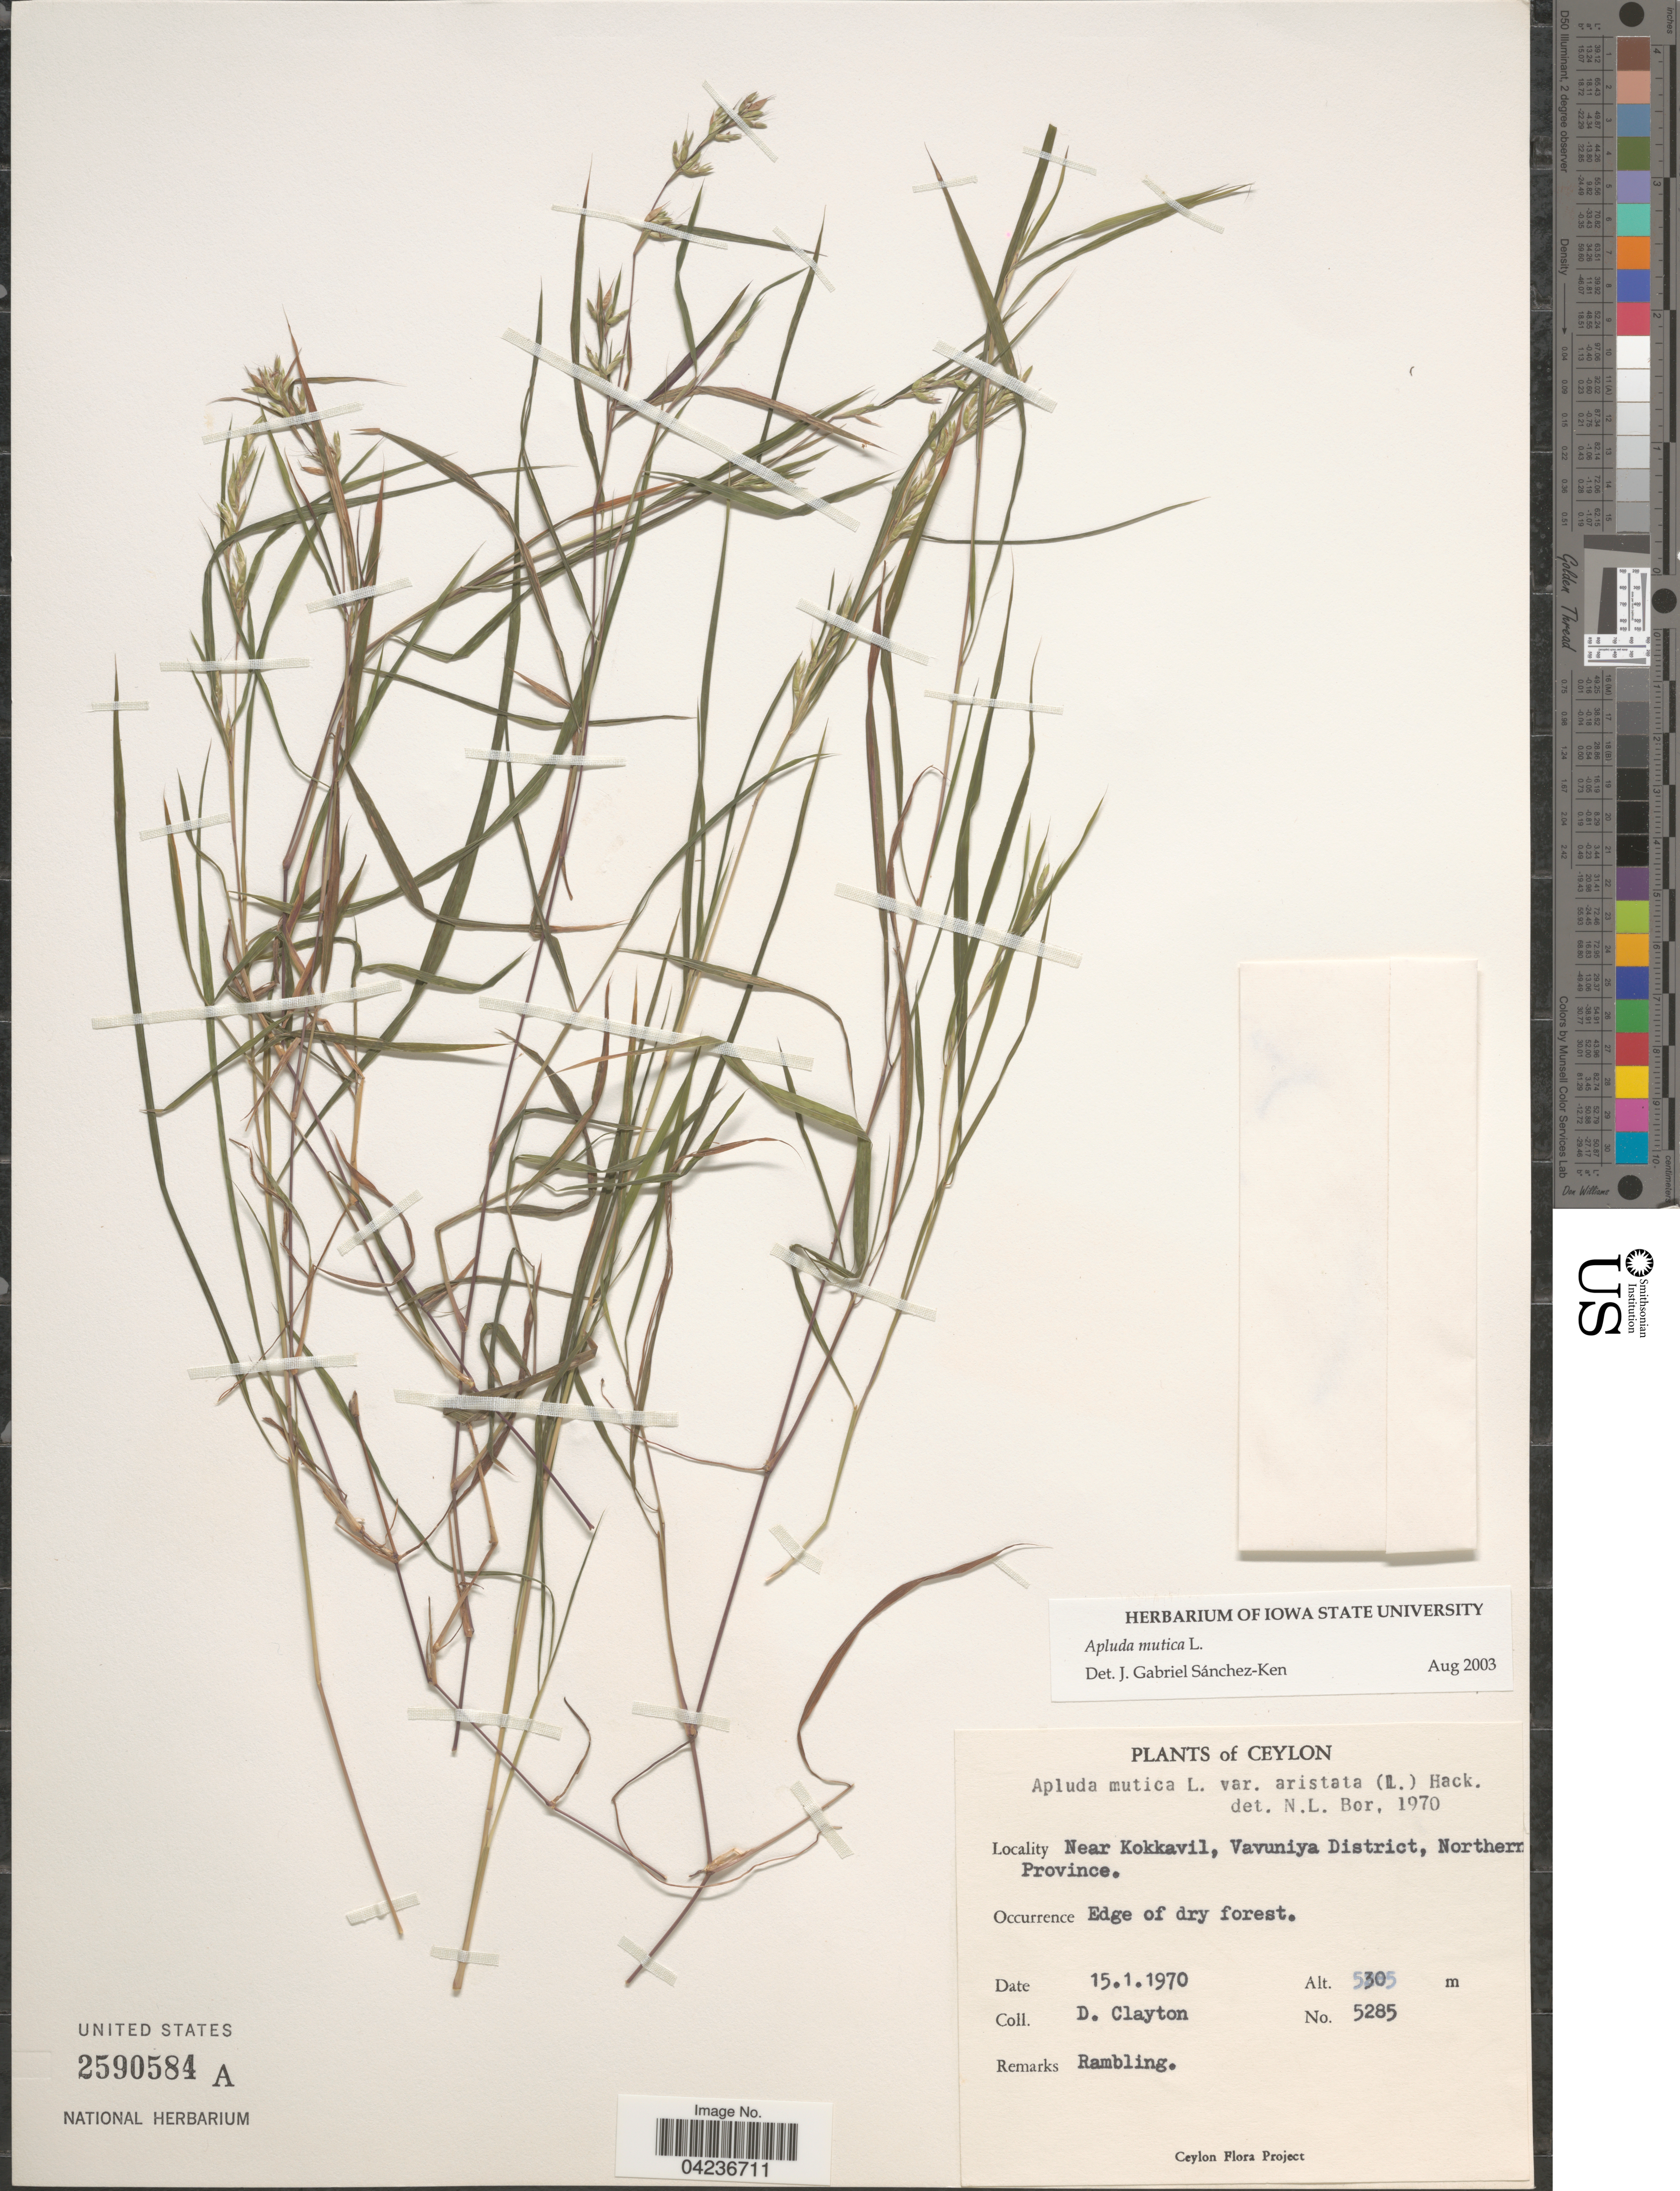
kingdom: Plantae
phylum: Tracheophyta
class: Liliopsida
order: Poales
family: Poaceae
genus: Apluda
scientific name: Apluda mutica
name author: L.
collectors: D. Clayton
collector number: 5285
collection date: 1970-01-15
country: Sri Lanka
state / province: Northern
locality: Ceylon. Near Kokkavil, Vavuniya District.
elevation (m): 30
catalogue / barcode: US 2590584A